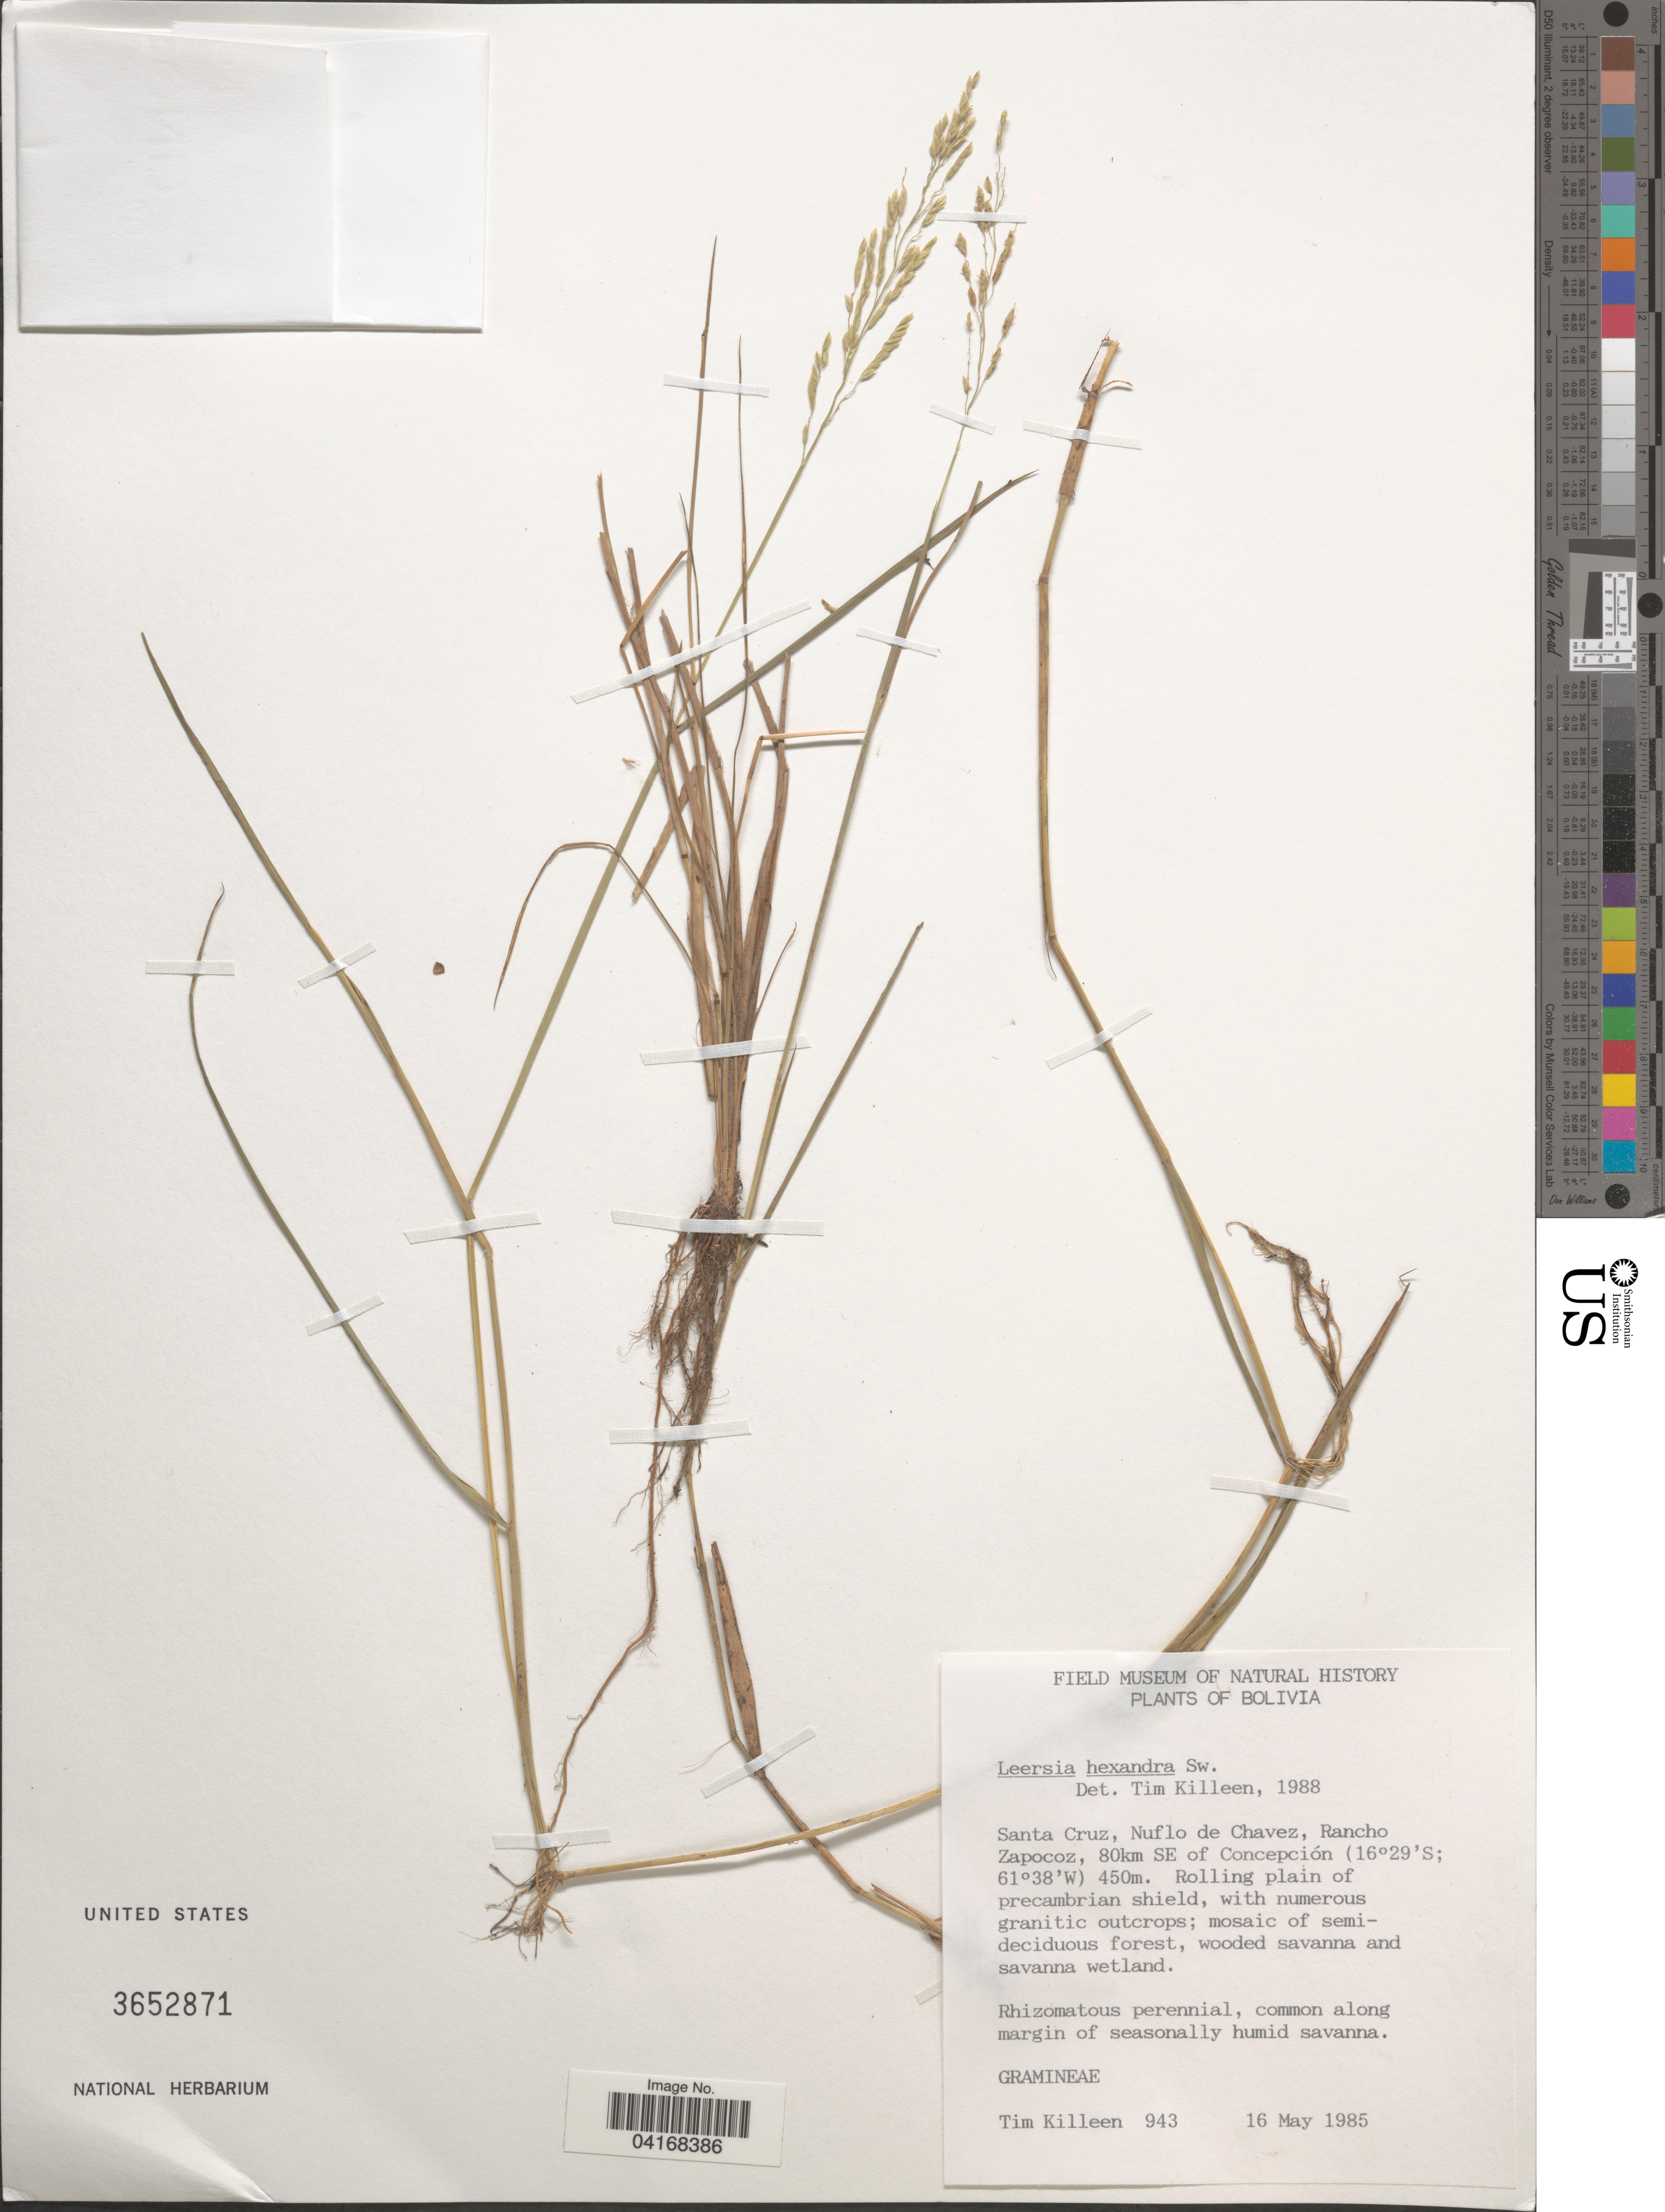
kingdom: Plantae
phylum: Tracheophyta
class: Liliopsida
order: Poales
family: Poaceae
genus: Leersia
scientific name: Leersia hexandra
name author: Sw.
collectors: T. J. Killeen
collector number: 943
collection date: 1985-05-16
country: Bolivia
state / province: Santa Cruz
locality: Nuflo de Chavez, Rancho Zapocoz, 80km SE of Concepción.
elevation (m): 450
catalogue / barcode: US 3652871